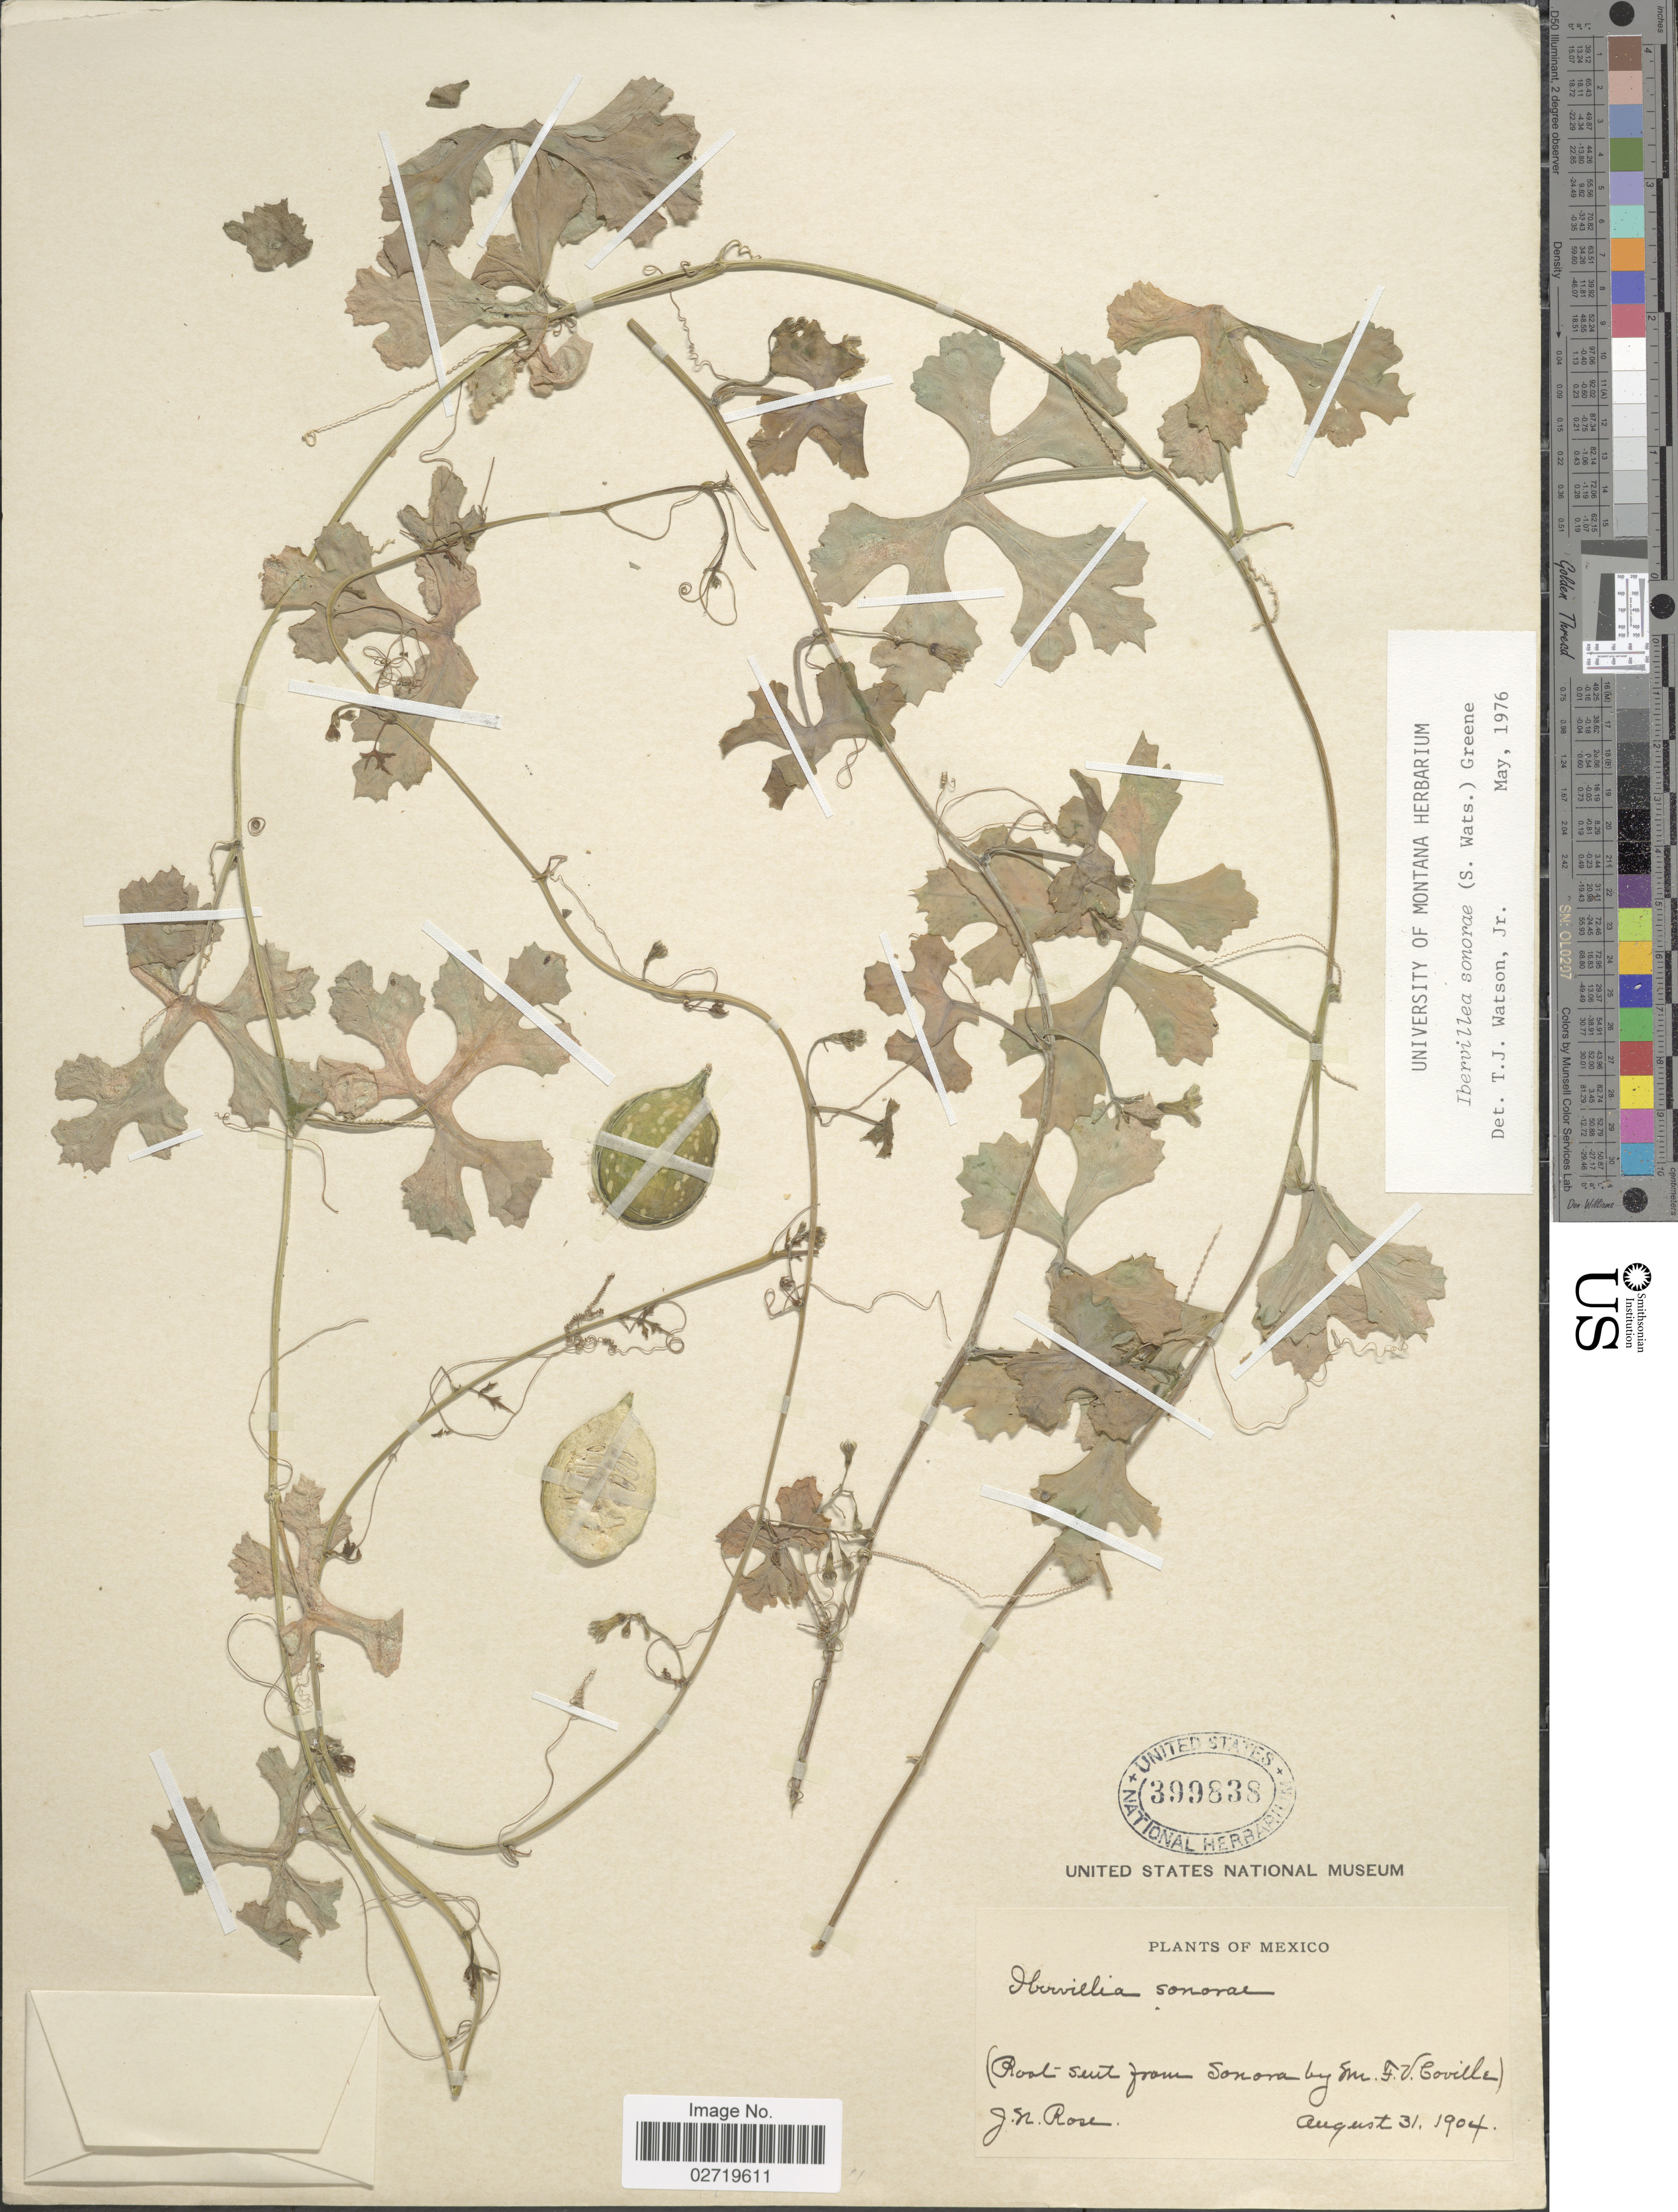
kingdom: Plantae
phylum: Tracheophyta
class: Magnoliopsida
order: Cucurbitales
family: Cucurbitaceae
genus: Ibervillea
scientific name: Ibervillea sonorae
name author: (S. Watson) Greene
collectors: J. N. Rose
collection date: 1904-08-31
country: Mexico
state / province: Sonora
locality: (Root sent from Sonora by Mr. F. V. Coville)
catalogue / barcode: US 399838